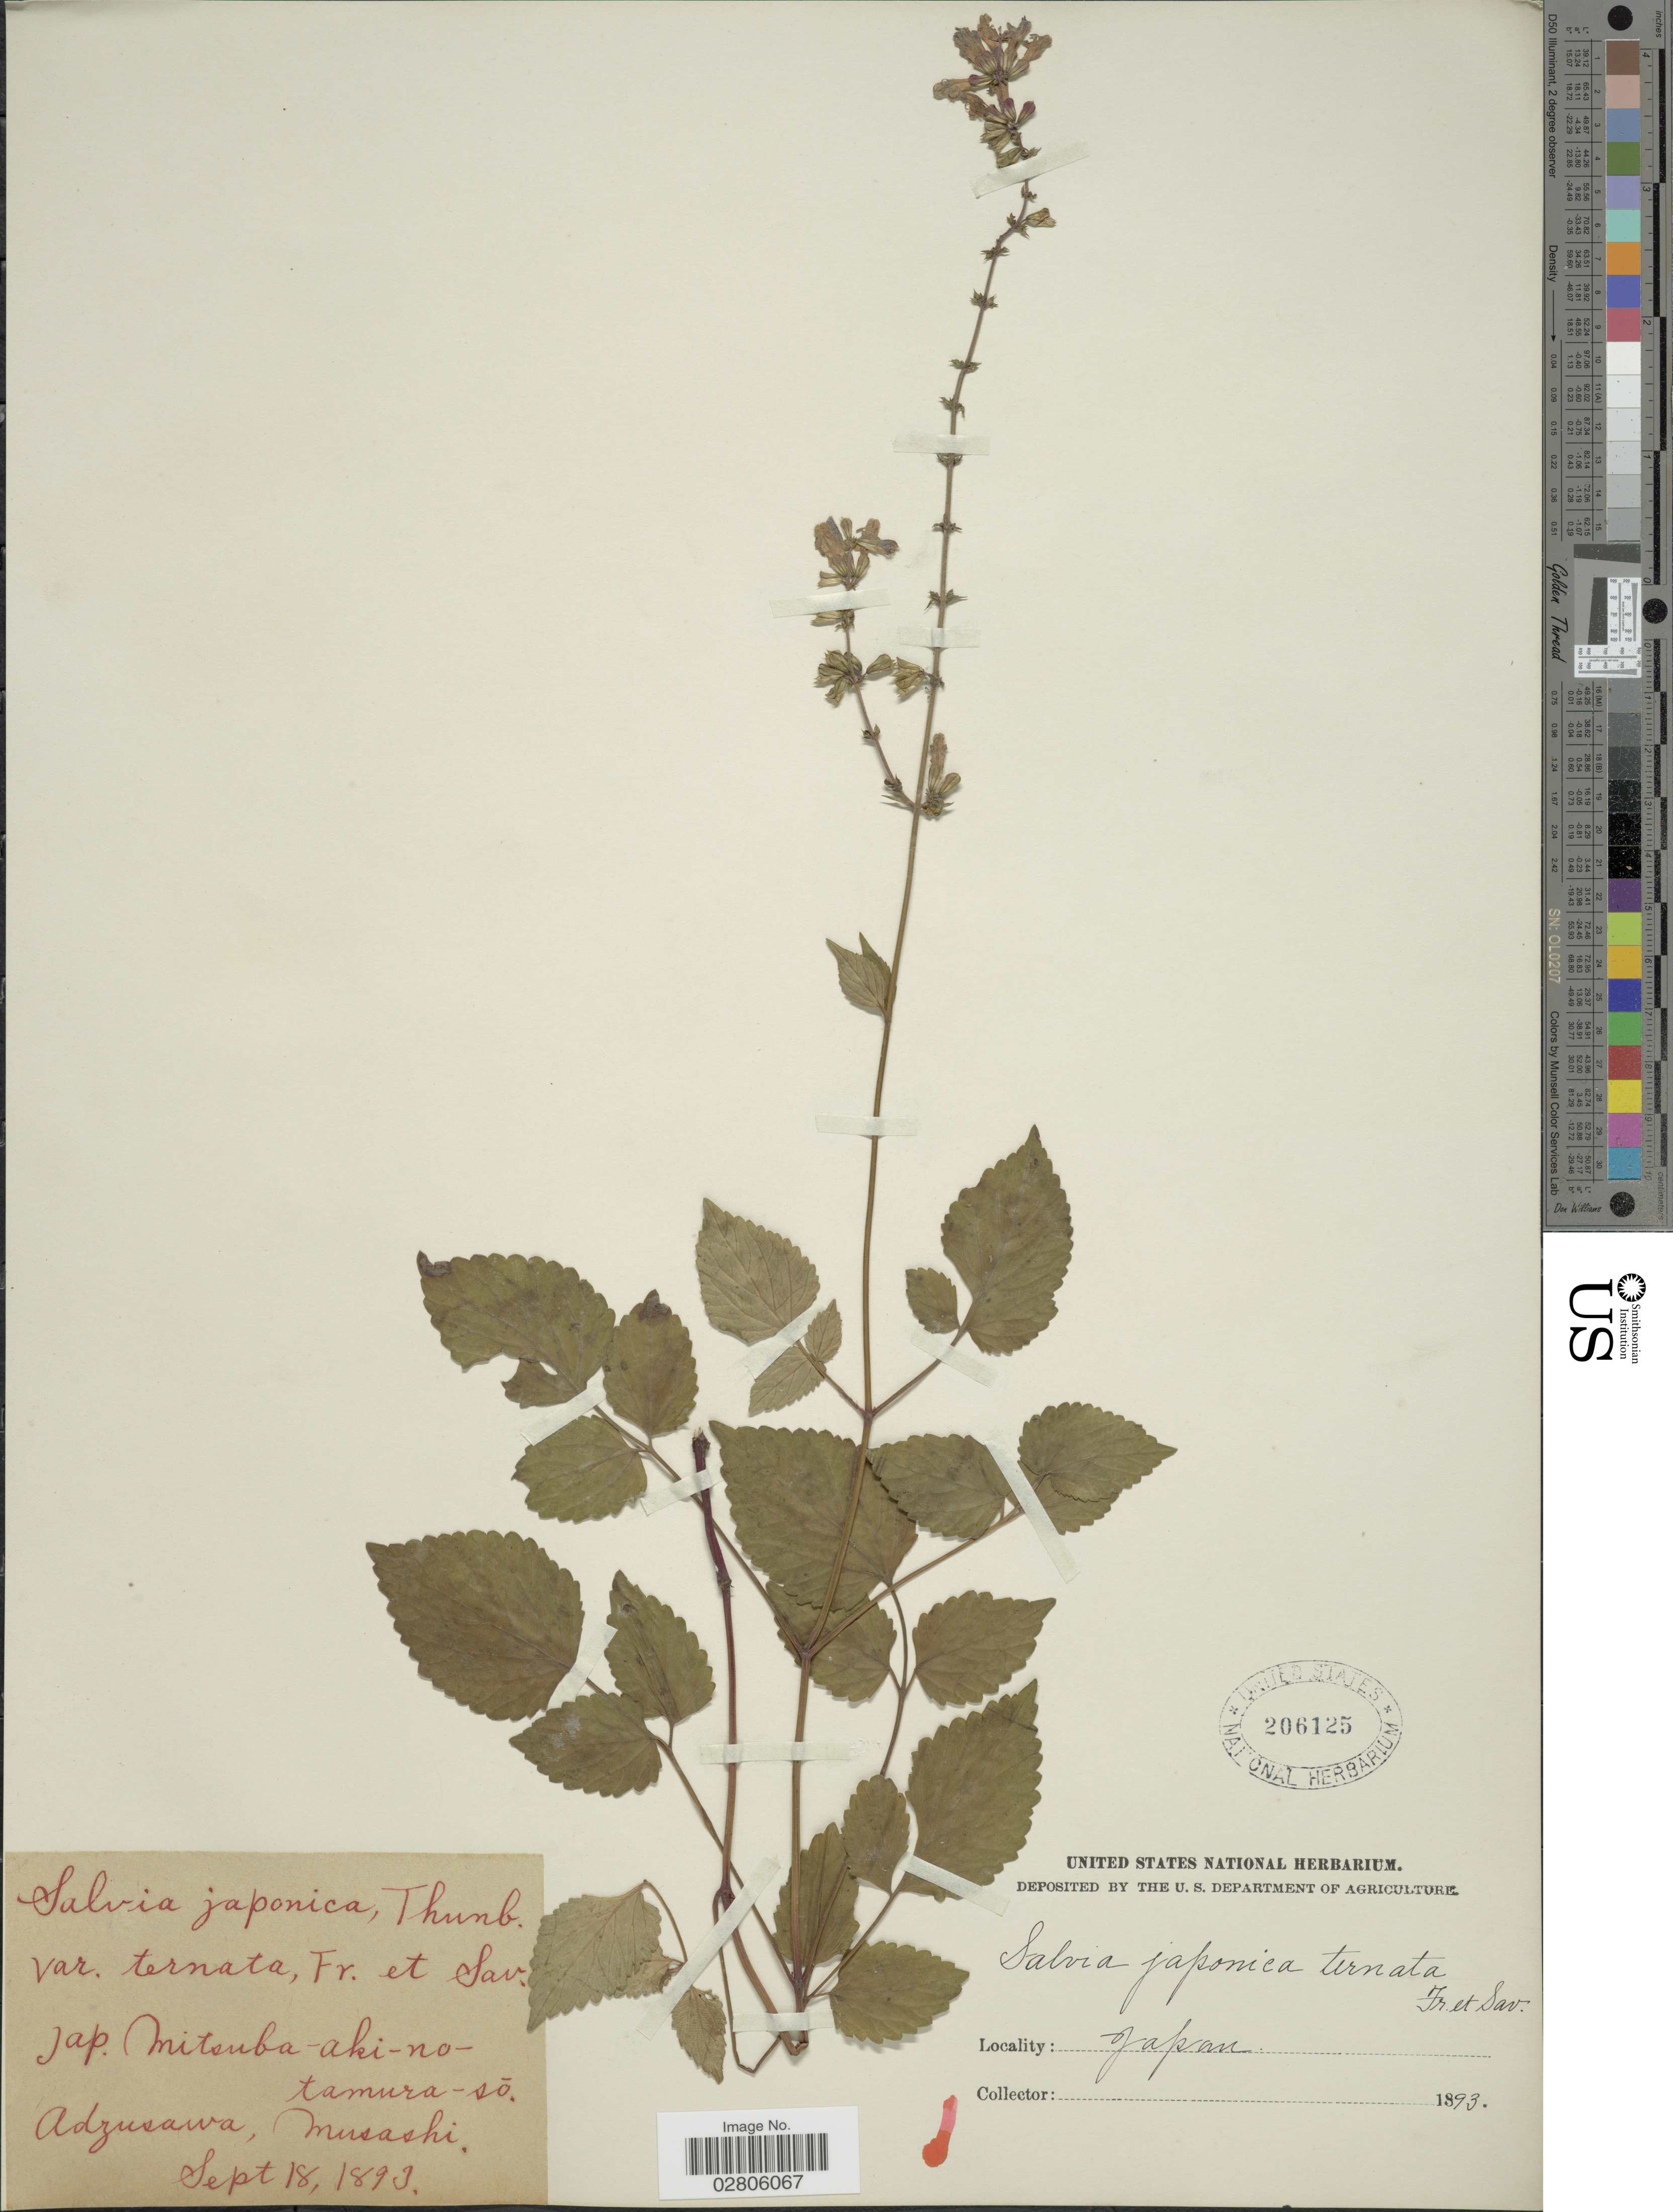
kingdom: Plantae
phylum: Tracheophyta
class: Magnoliopsida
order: Lamiales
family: Lamiaceae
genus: Salvia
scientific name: Salvia japonica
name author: Thunb.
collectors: ex herb. United States National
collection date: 1893-09-18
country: Japan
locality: Adzusawa, Musashi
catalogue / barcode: US 206125